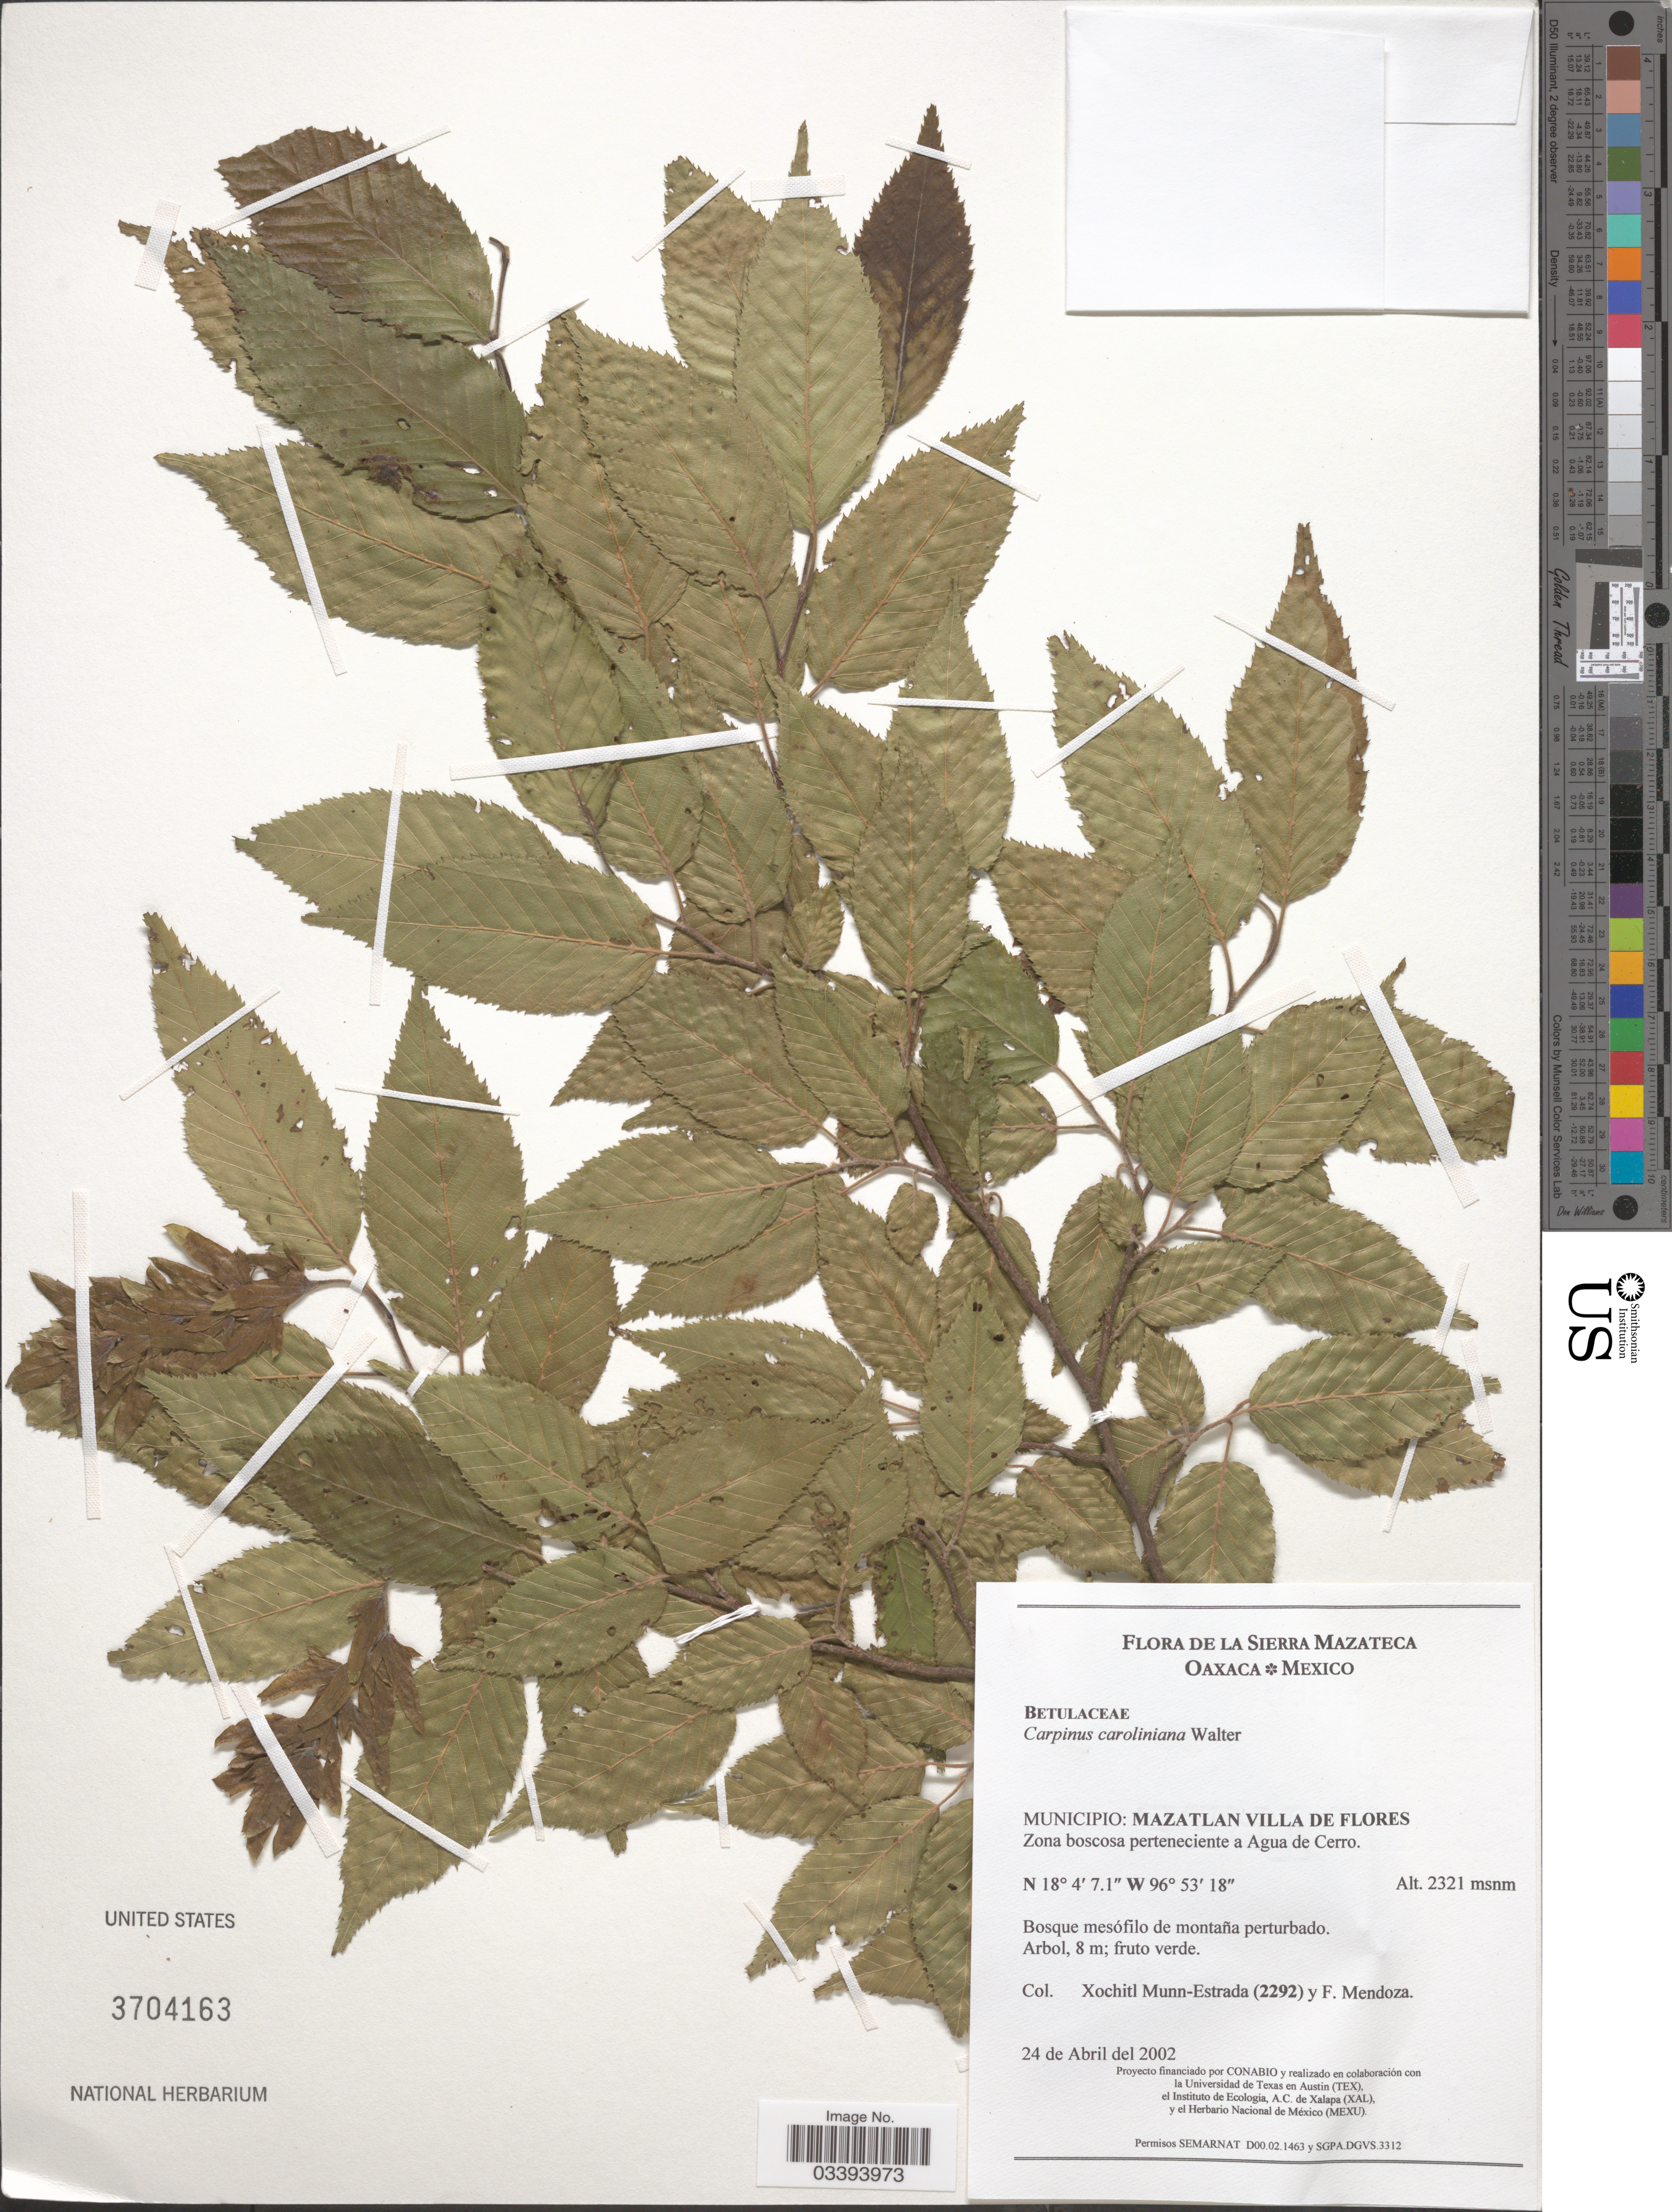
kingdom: Plantae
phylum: Tracheophyta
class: Magnoliopsida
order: Fagales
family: Betulaceae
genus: Carpinus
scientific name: Carpinus caroliniana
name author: Walter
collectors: X. Munn-Estrada & F. Mendoza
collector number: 2292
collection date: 2002-04-24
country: Mexico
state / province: Oaxaca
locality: La Sierra Mazateca. Municipio: Mazatlan Villa de Flores. Zona boscosa perteneciente a Agua de Cerro.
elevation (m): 2321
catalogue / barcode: US 3704163